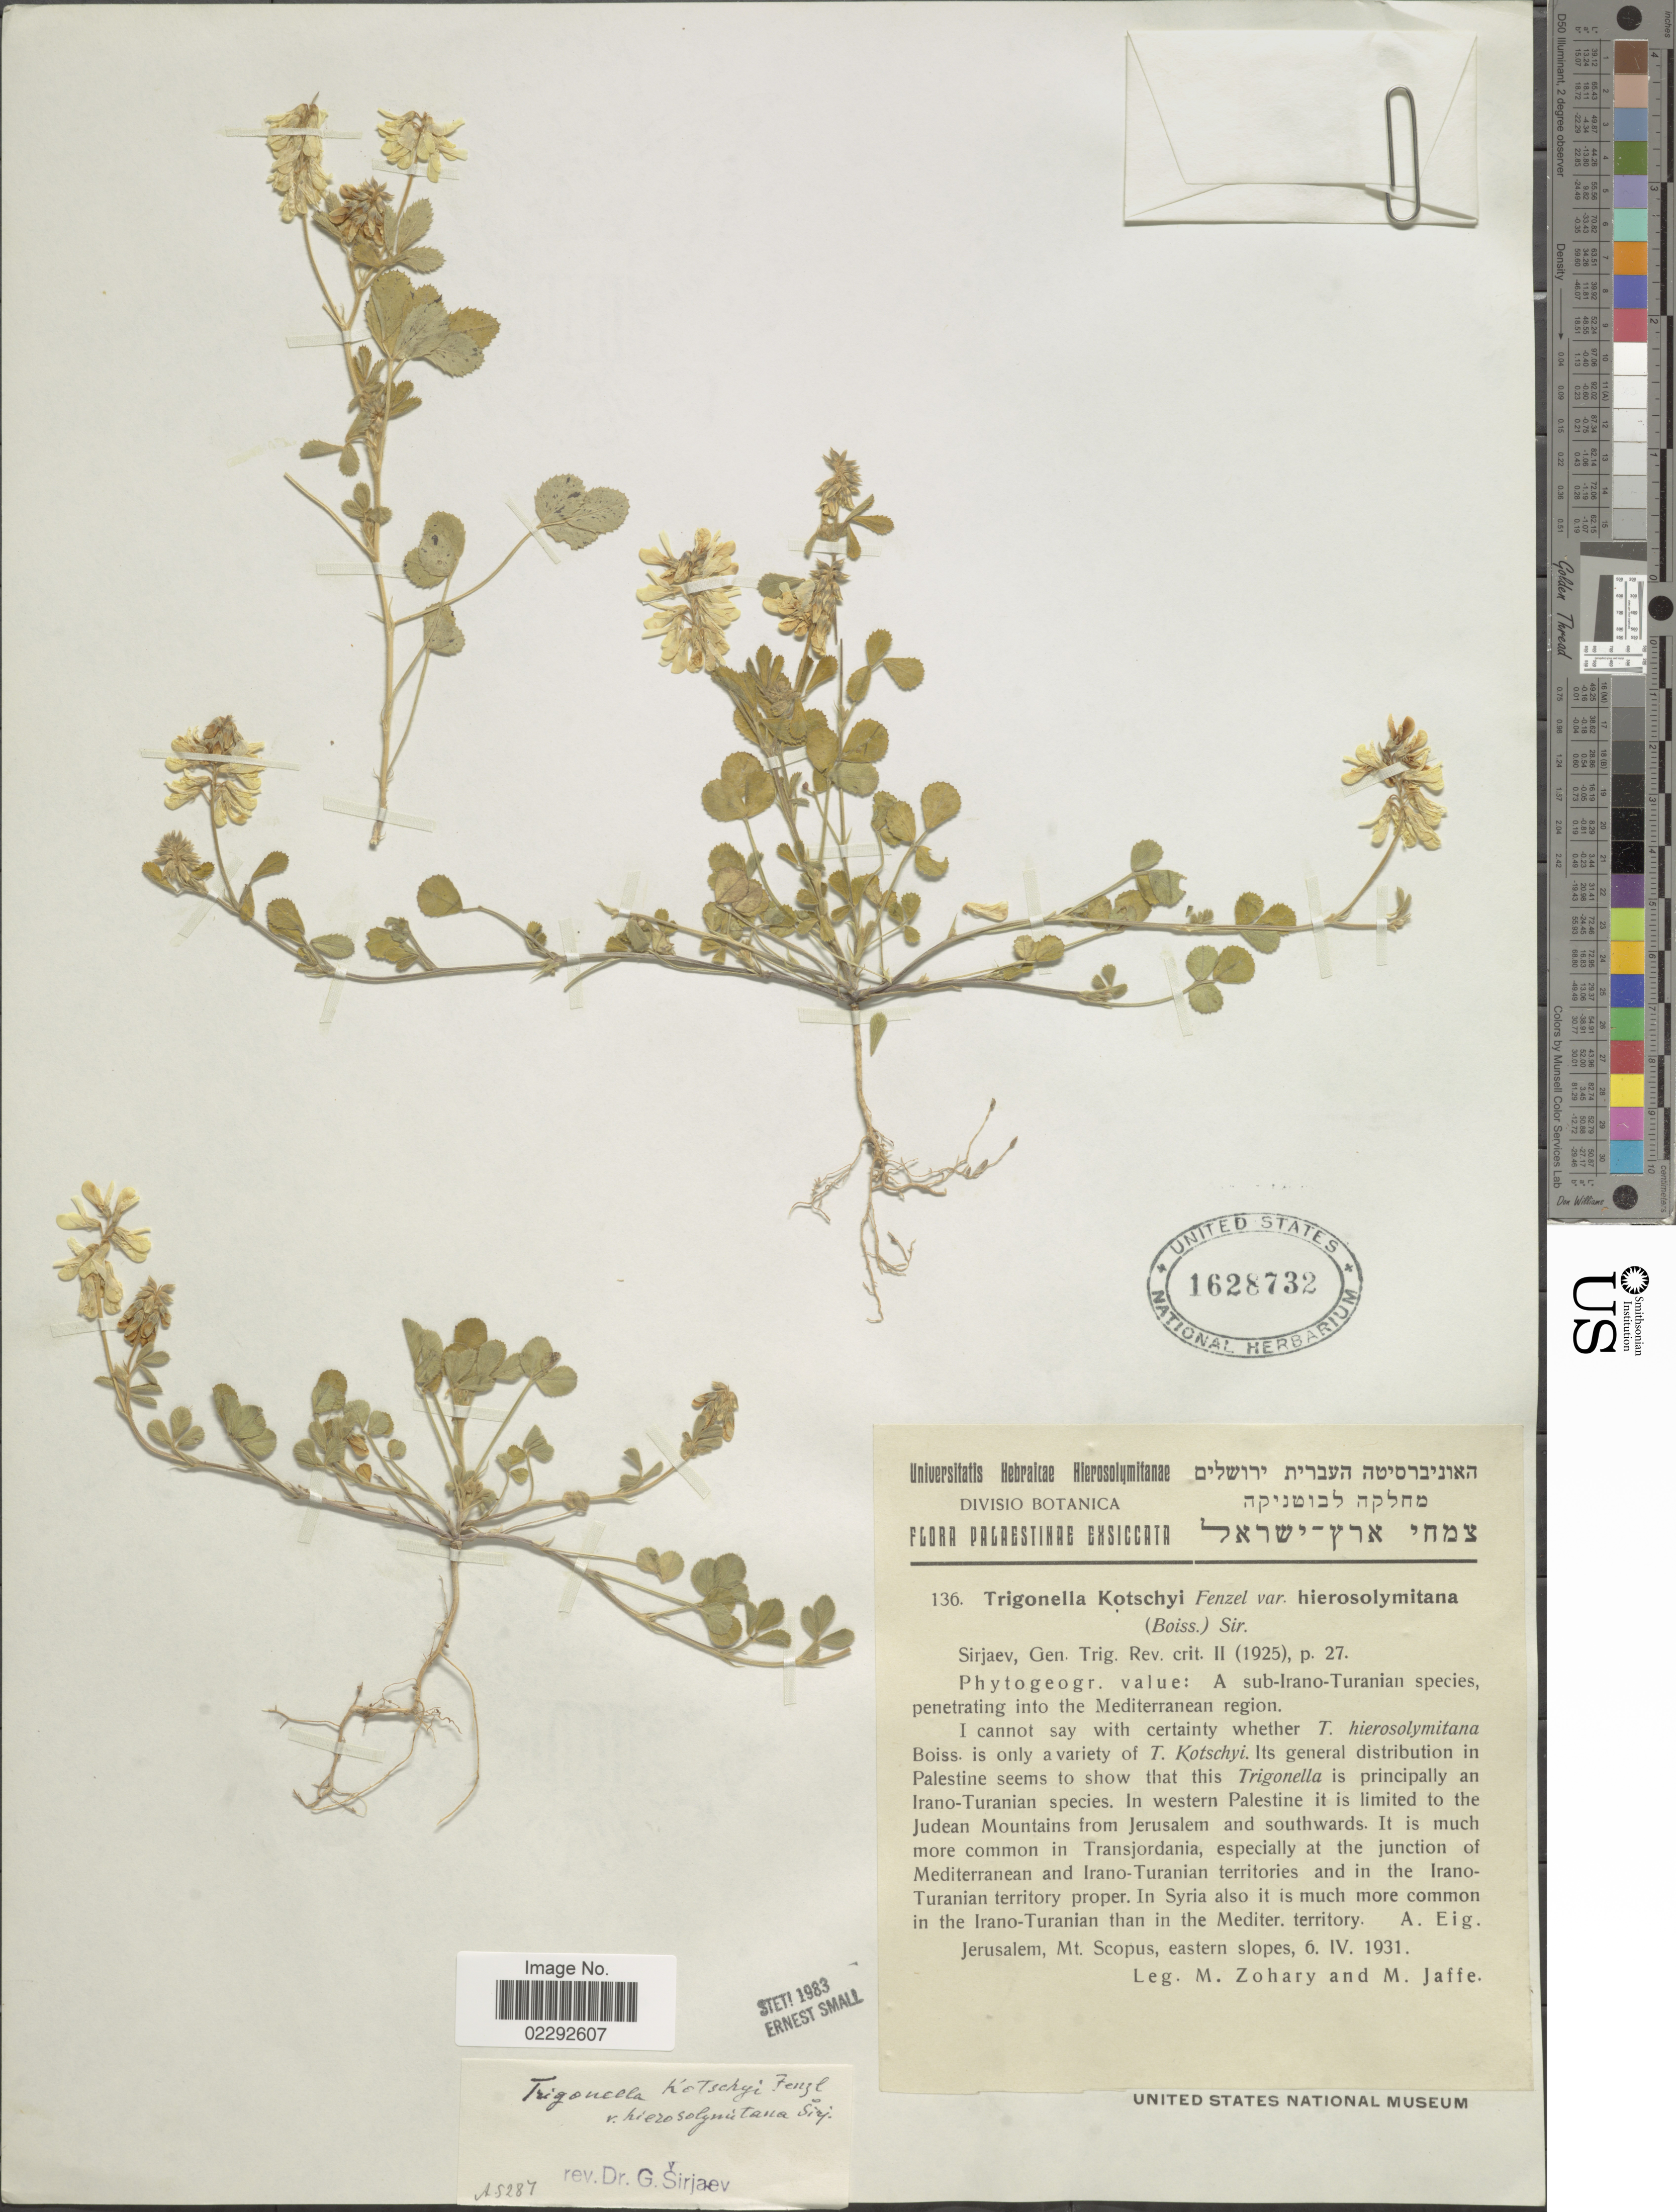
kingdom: Plantae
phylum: Tracheophyta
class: Magnoliopsida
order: Fabales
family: Fabaceae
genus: Trigonella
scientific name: Trigonella kotschyi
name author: Fenzl ex Boiss.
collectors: M. Zohary & M. Jaffe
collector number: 136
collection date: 1931-04-06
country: Israel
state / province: Jerusalem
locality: Palaestinae. Mt. Scopus, eastern slopes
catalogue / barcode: US 1628732